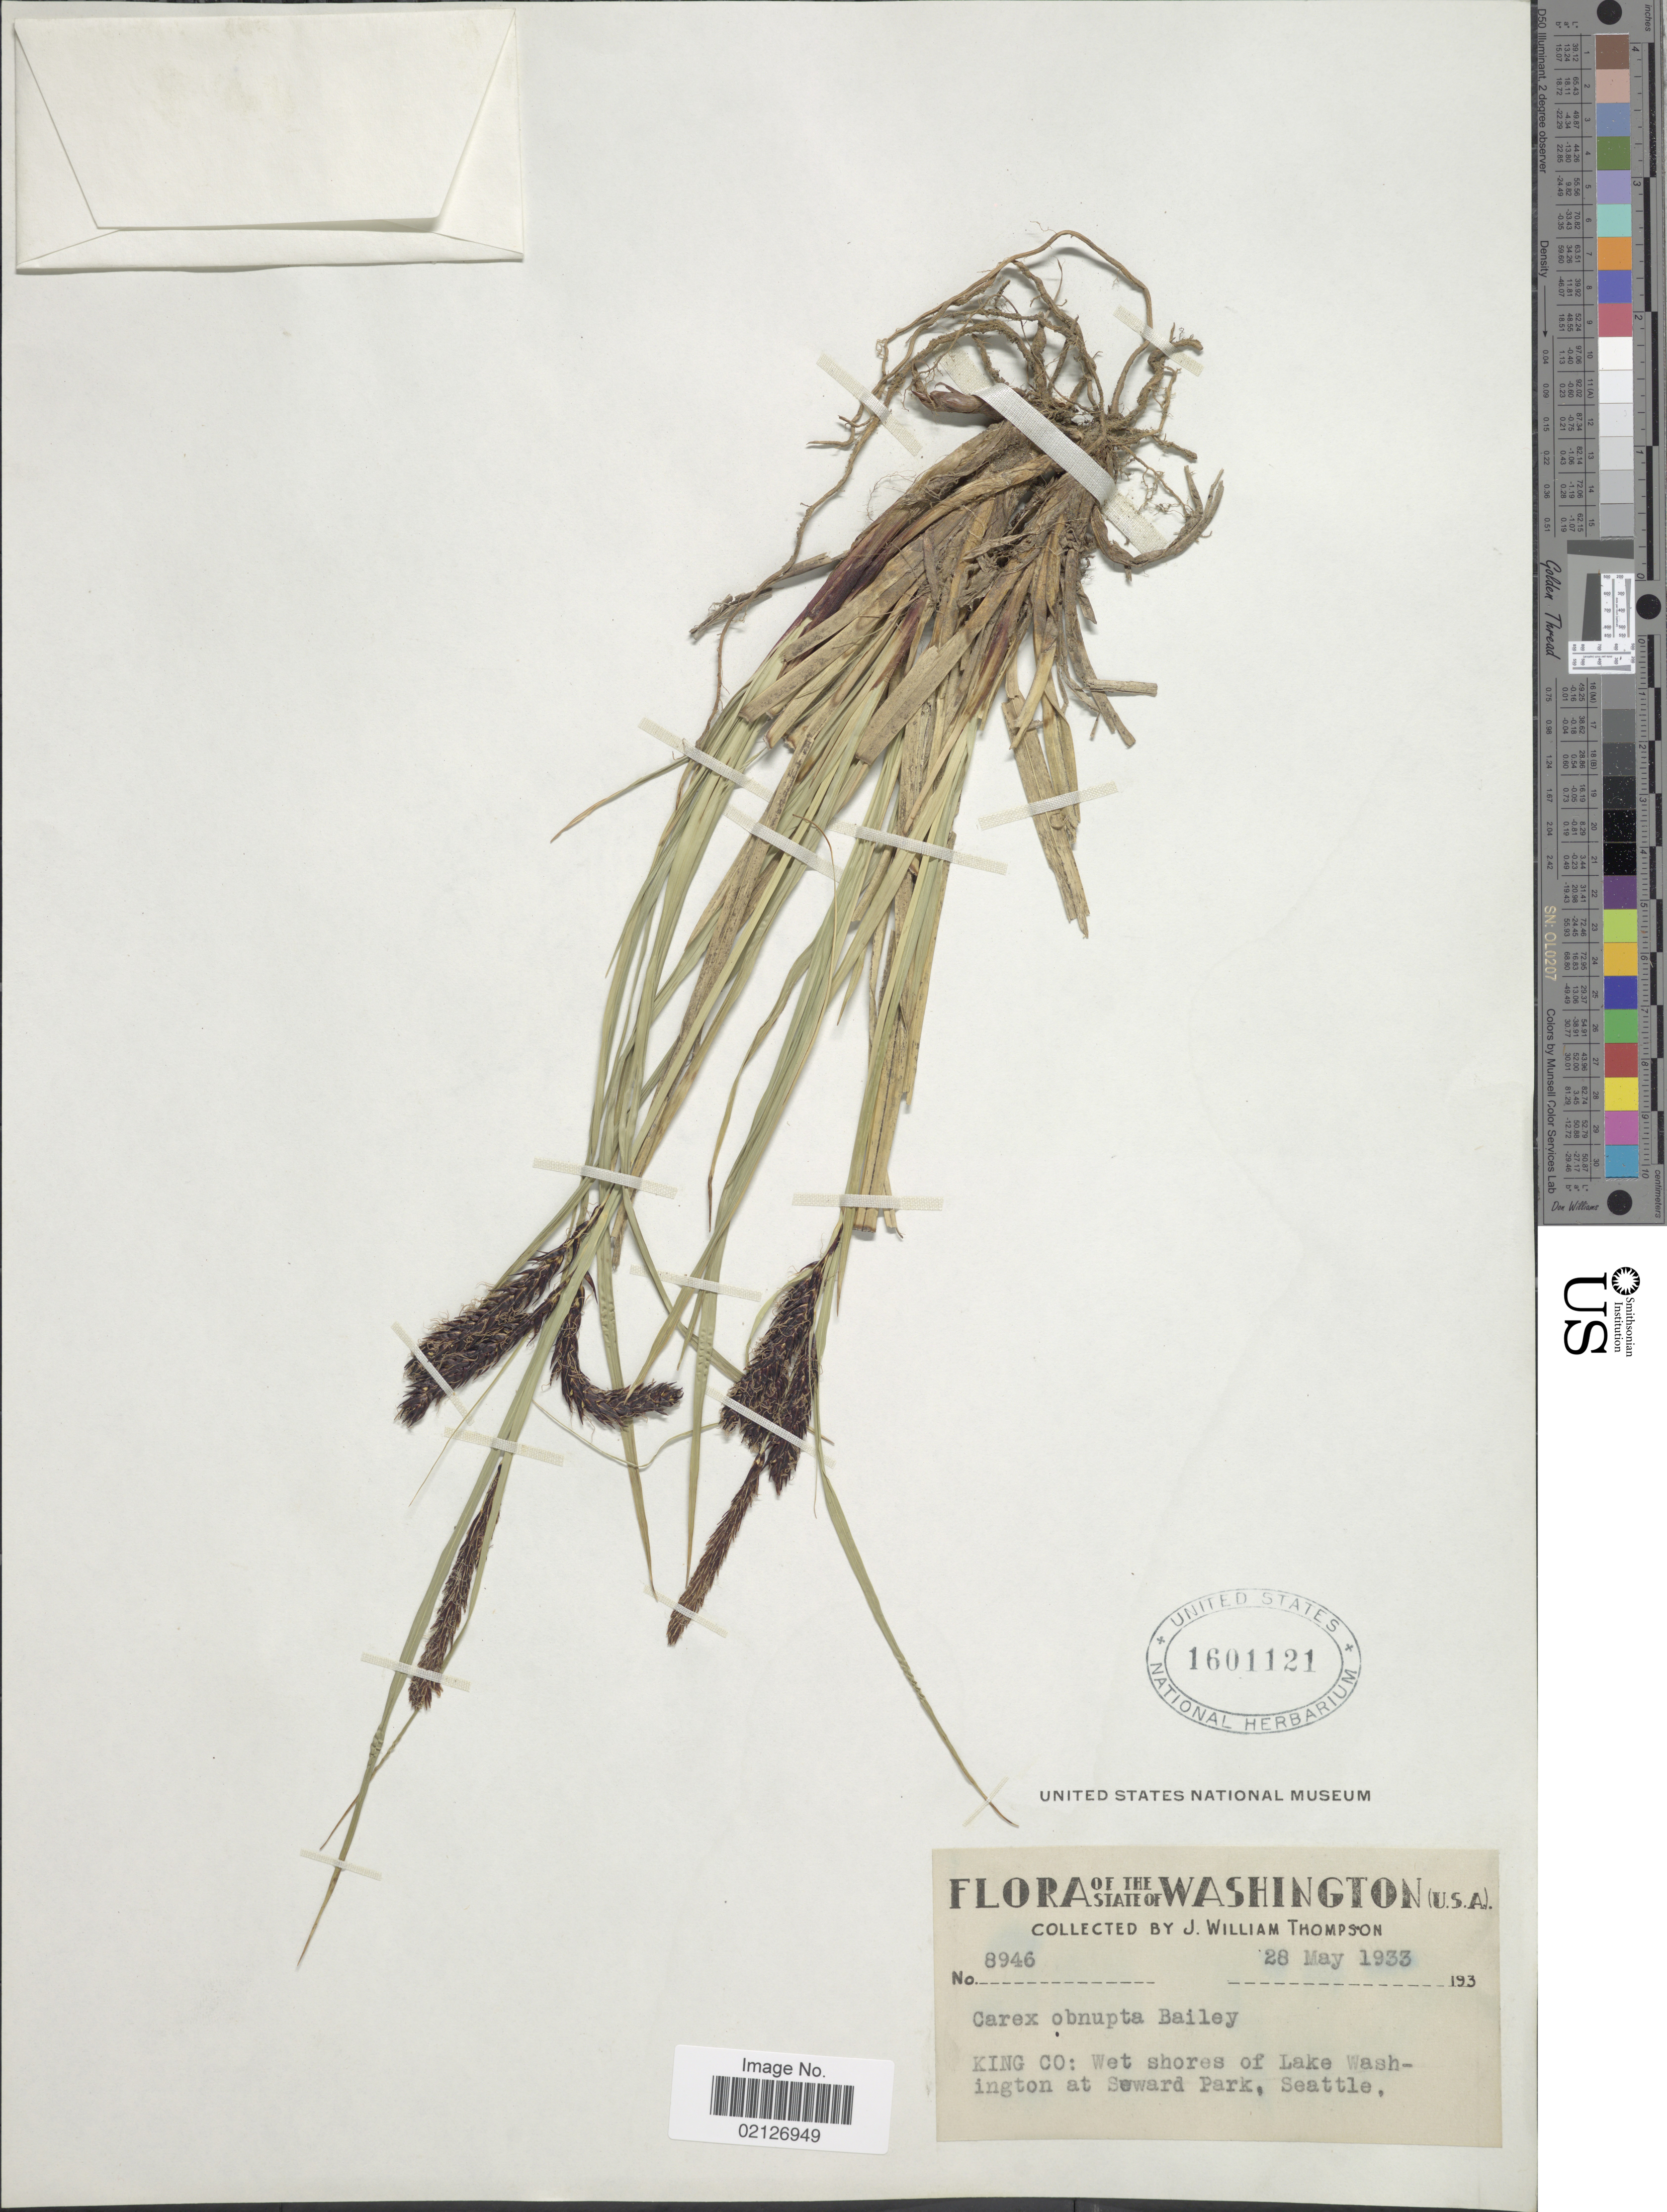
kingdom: Plantae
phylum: Tracheophyta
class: Liliopsida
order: Poales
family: Cyperaceae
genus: Carex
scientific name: Carex obnupta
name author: L.H. Bailey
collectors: J. W. Thompson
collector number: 8946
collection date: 1933-05-28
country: United States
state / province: Washington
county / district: King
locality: King Co: wet shores of Lake Washington at Seward Park, Seattle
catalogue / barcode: US 1601121